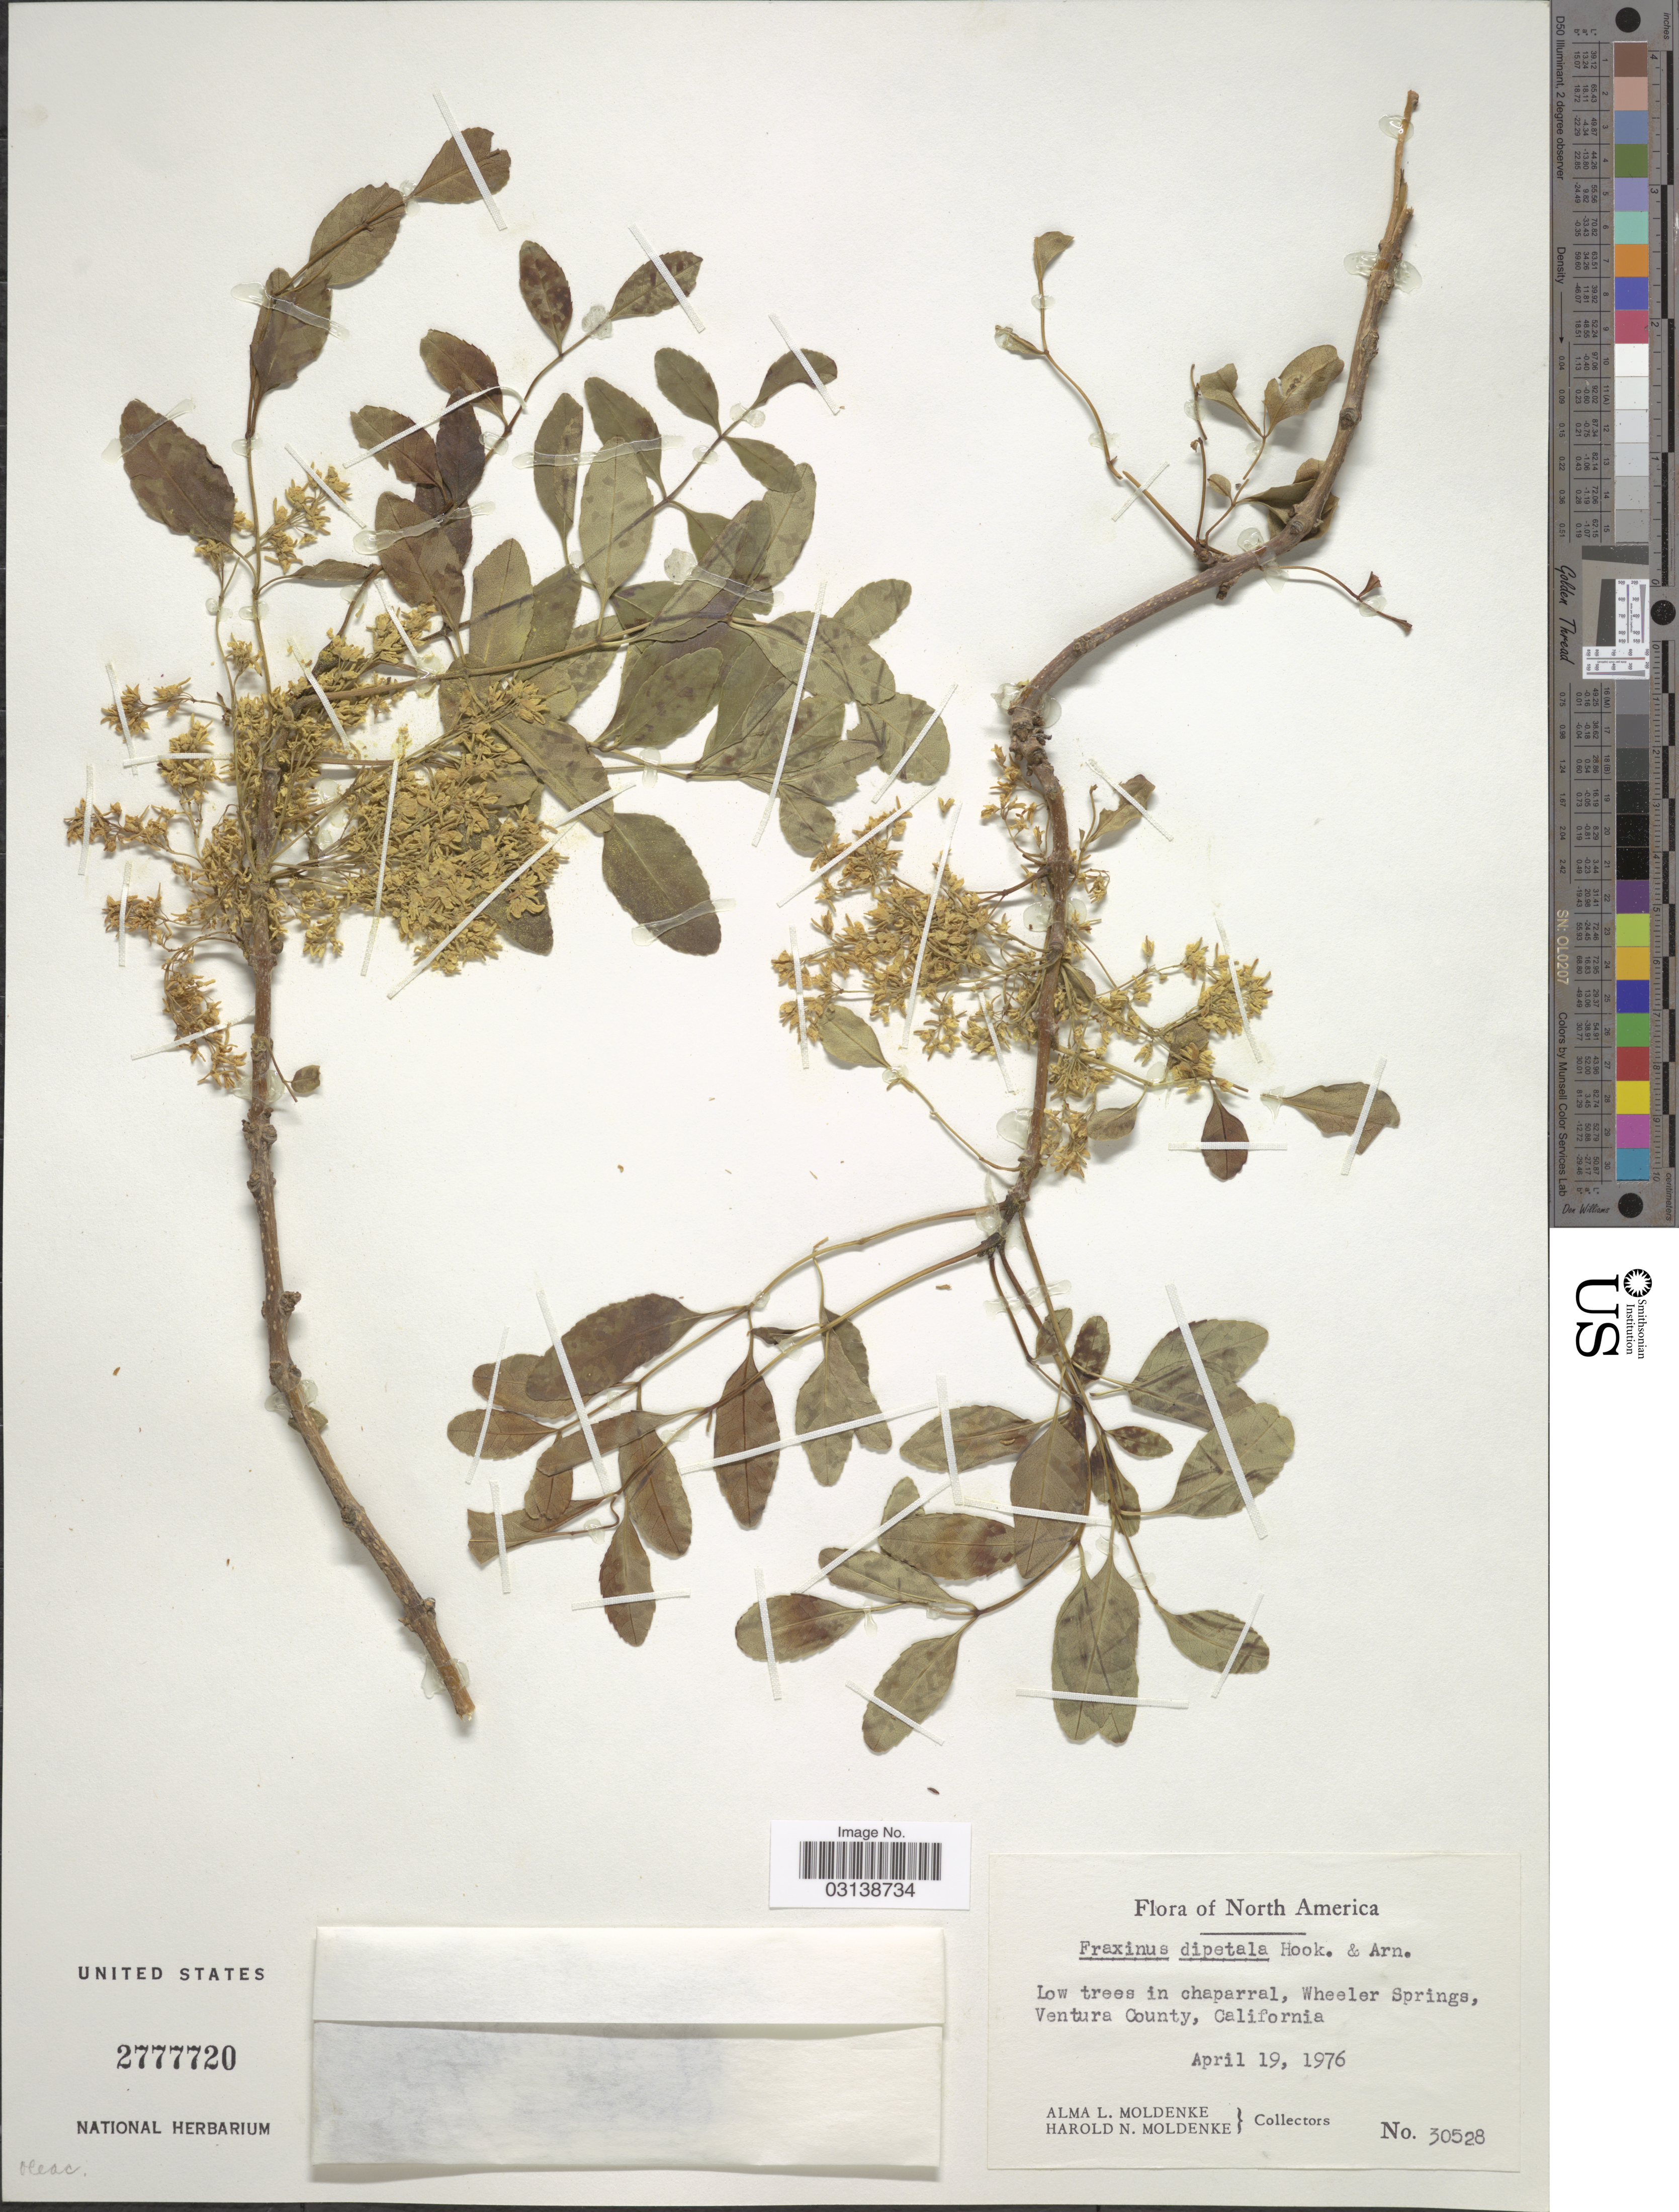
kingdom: Plantae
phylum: Tracheophyta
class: Magnoliopsida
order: Lamiales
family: Oleaceae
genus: Fraxinus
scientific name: Fraxinus dipetala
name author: Hook. & Arn.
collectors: A. L. Moldenke & H. N. Moldenke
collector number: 30528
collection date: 1976-04-19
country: United States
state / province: California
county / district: Ventura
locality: Low trees in chaparral, Wheeler Springs, Ventura County.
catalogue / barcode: US 2777720